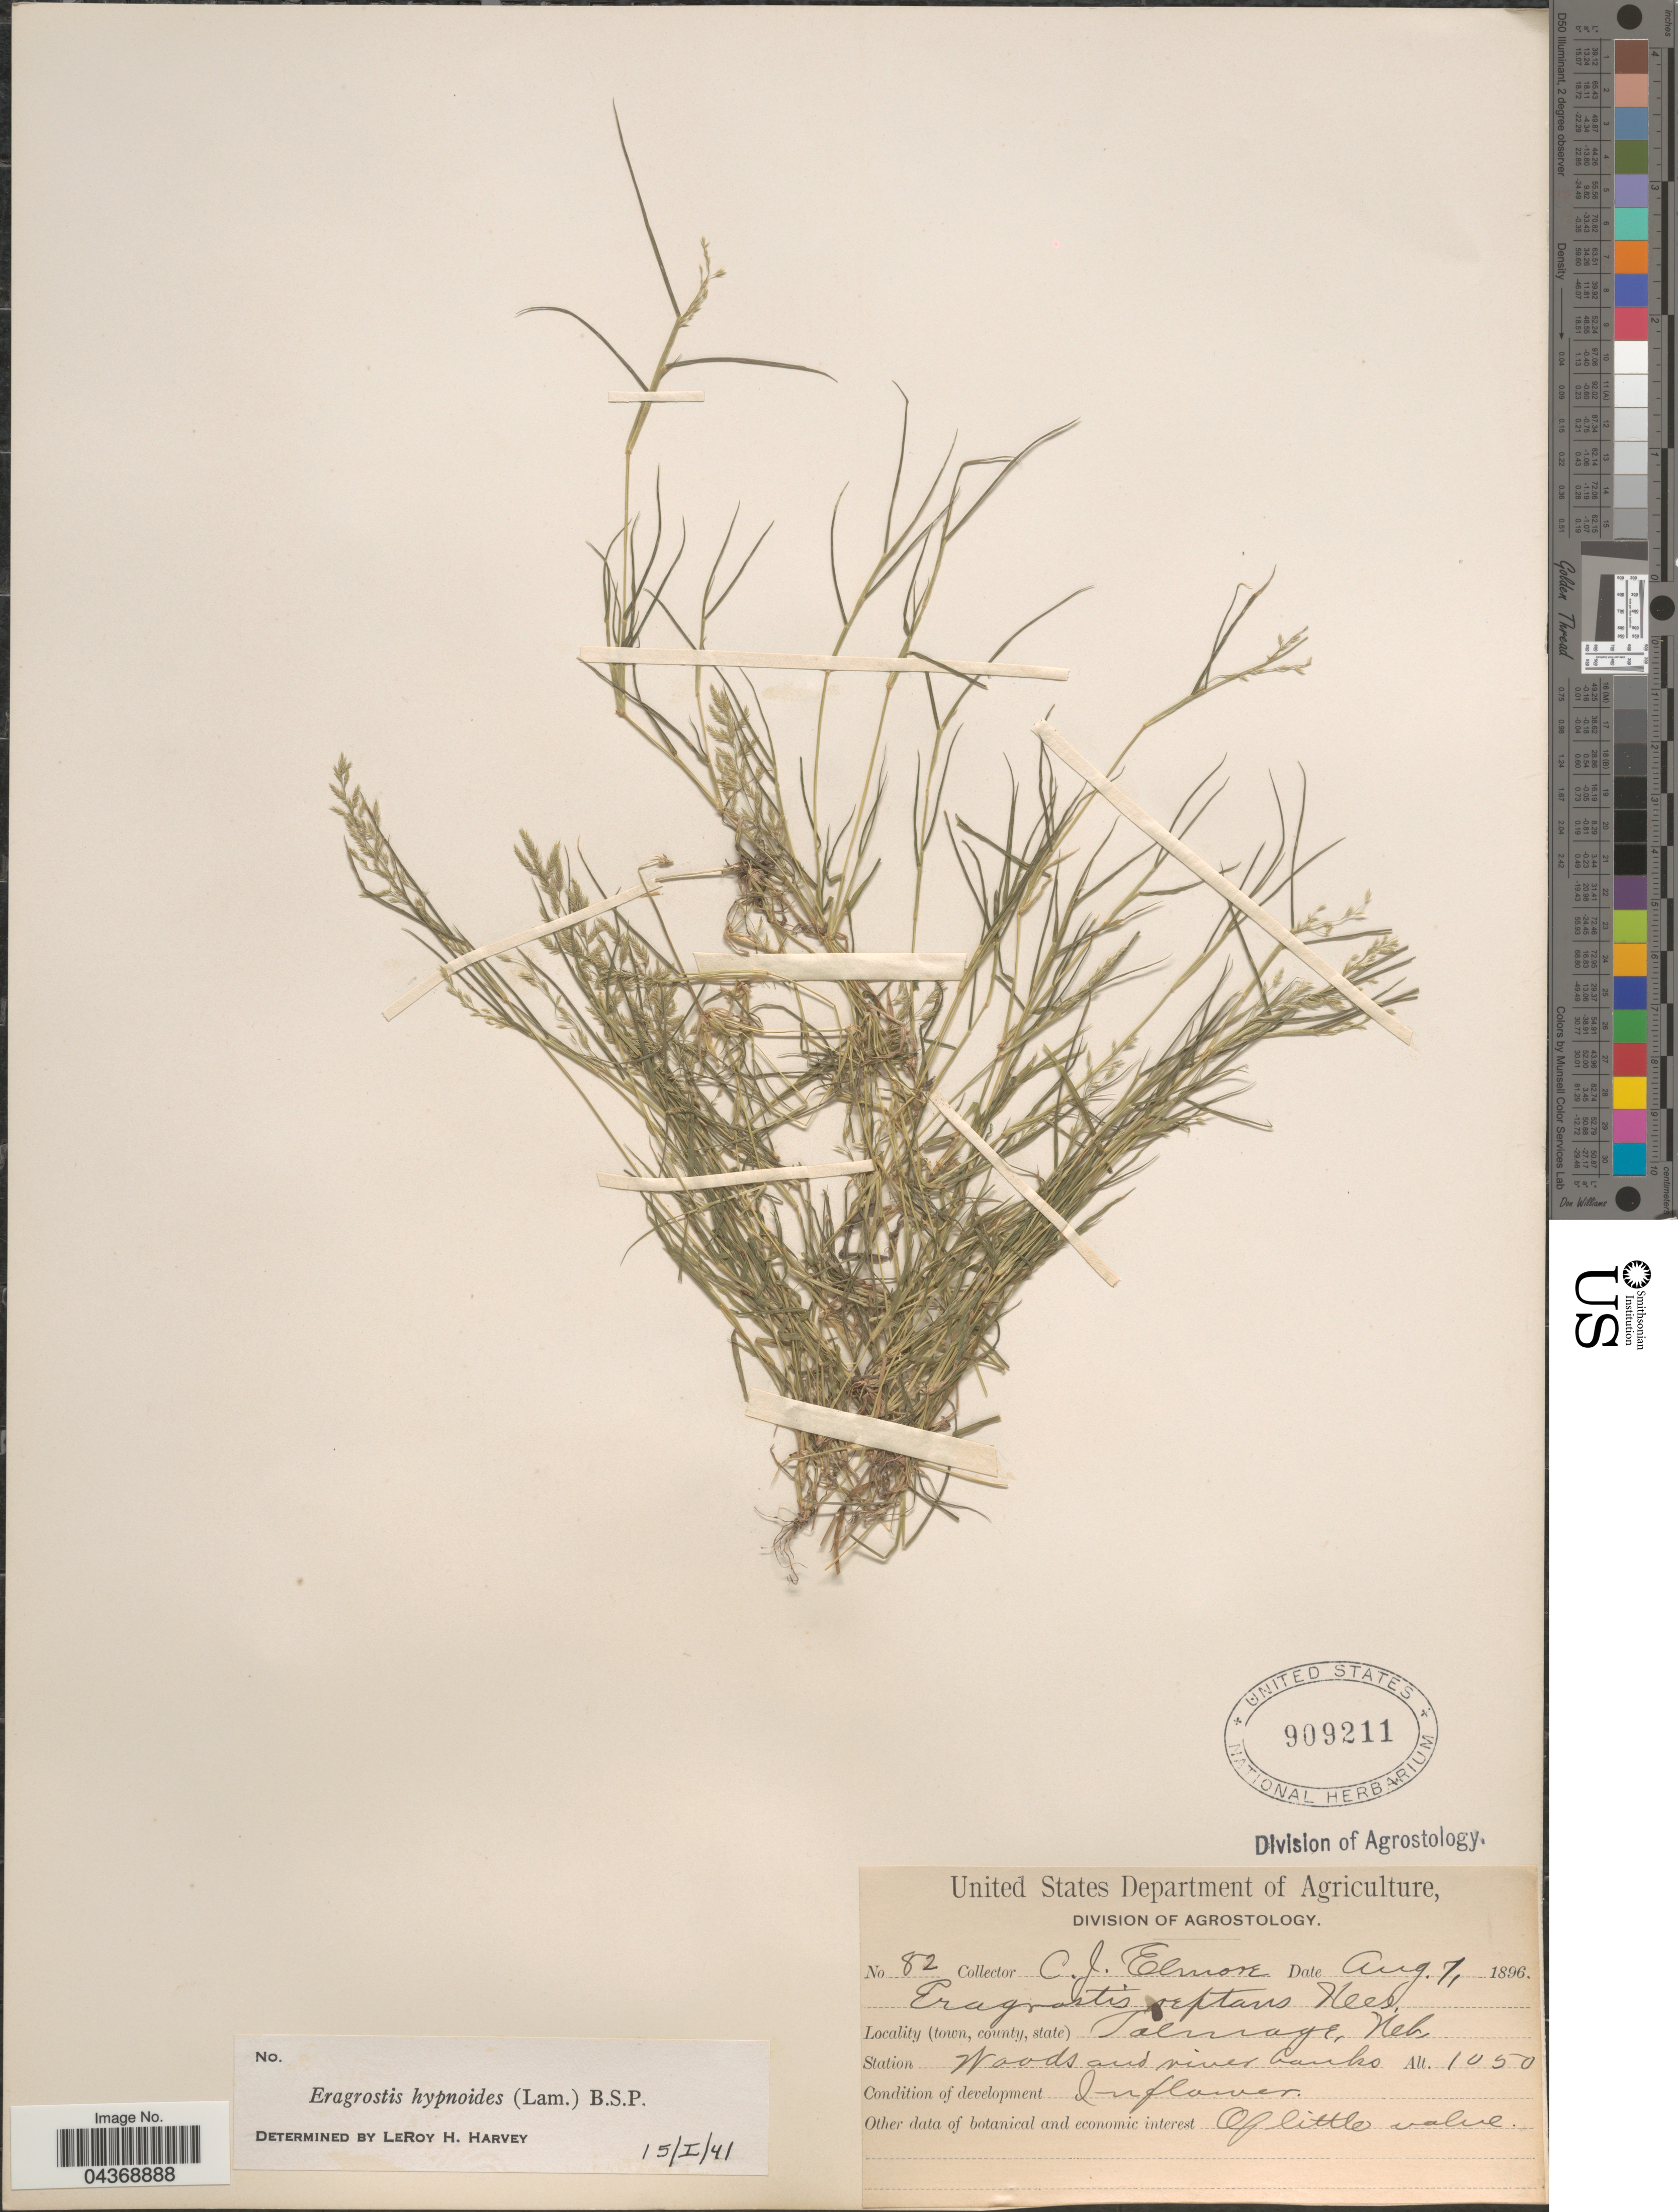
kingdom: Plantae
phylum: Tracheophyta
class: Liliopsida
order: Poales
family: Poaceae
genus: Eragrostis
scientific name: Eragrostis hypnoides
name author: (Lam.) Britton, Stearns & Poggenb.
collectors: C. Elmore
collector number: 82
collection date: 1896-08-07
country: United States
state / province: Nebraska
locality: Talmage.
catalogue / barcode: US 909211